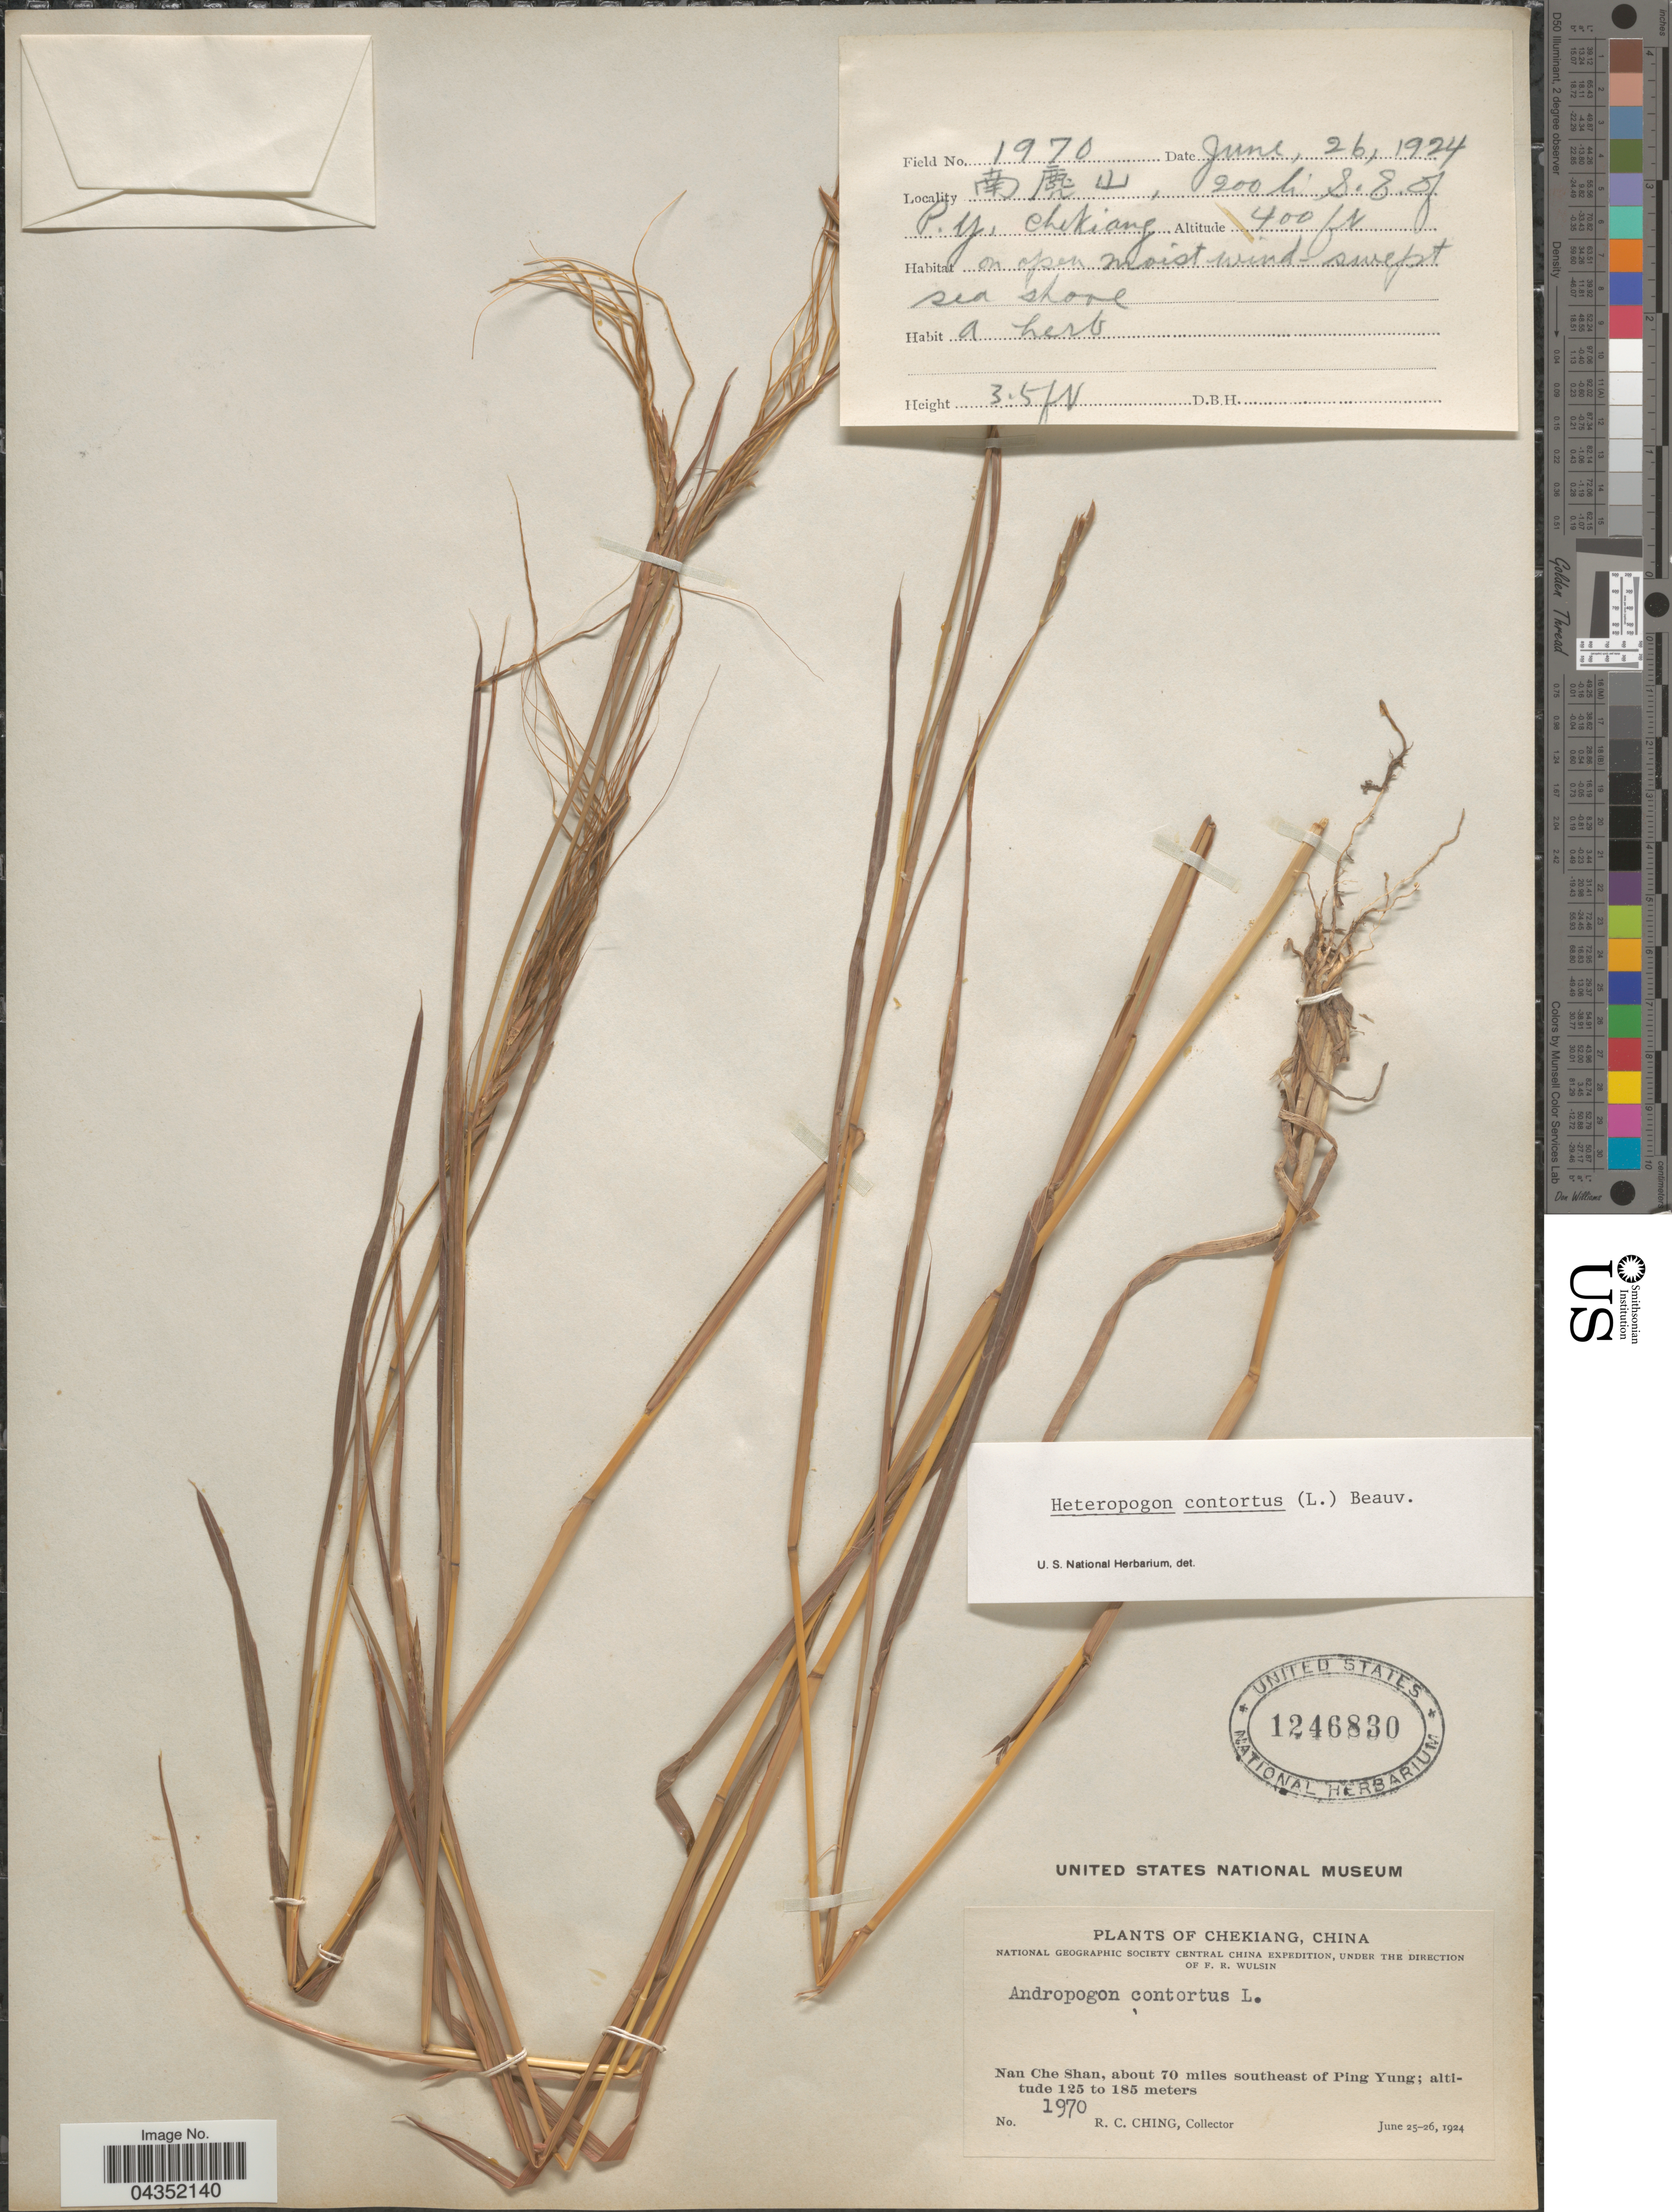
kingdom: Plantae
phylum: Tracheophyta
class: Liliopsida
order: Poales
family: Poaceae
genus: Heteropogon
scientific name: Heteropogon contortus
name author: (L.) P. Beauv. ex Roem. & Schult.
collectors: R. C. Ching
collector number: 1970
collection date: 1924-06-26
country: China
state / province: Zhejiang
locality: X, 200 li S.E.of P.Y, Chekiang. Chekiang. National Geographic Society Central China Expedition. Nan Che Shan, about 70 miles southeast of Ping Yung.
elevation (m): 122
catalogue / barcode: US 1246830